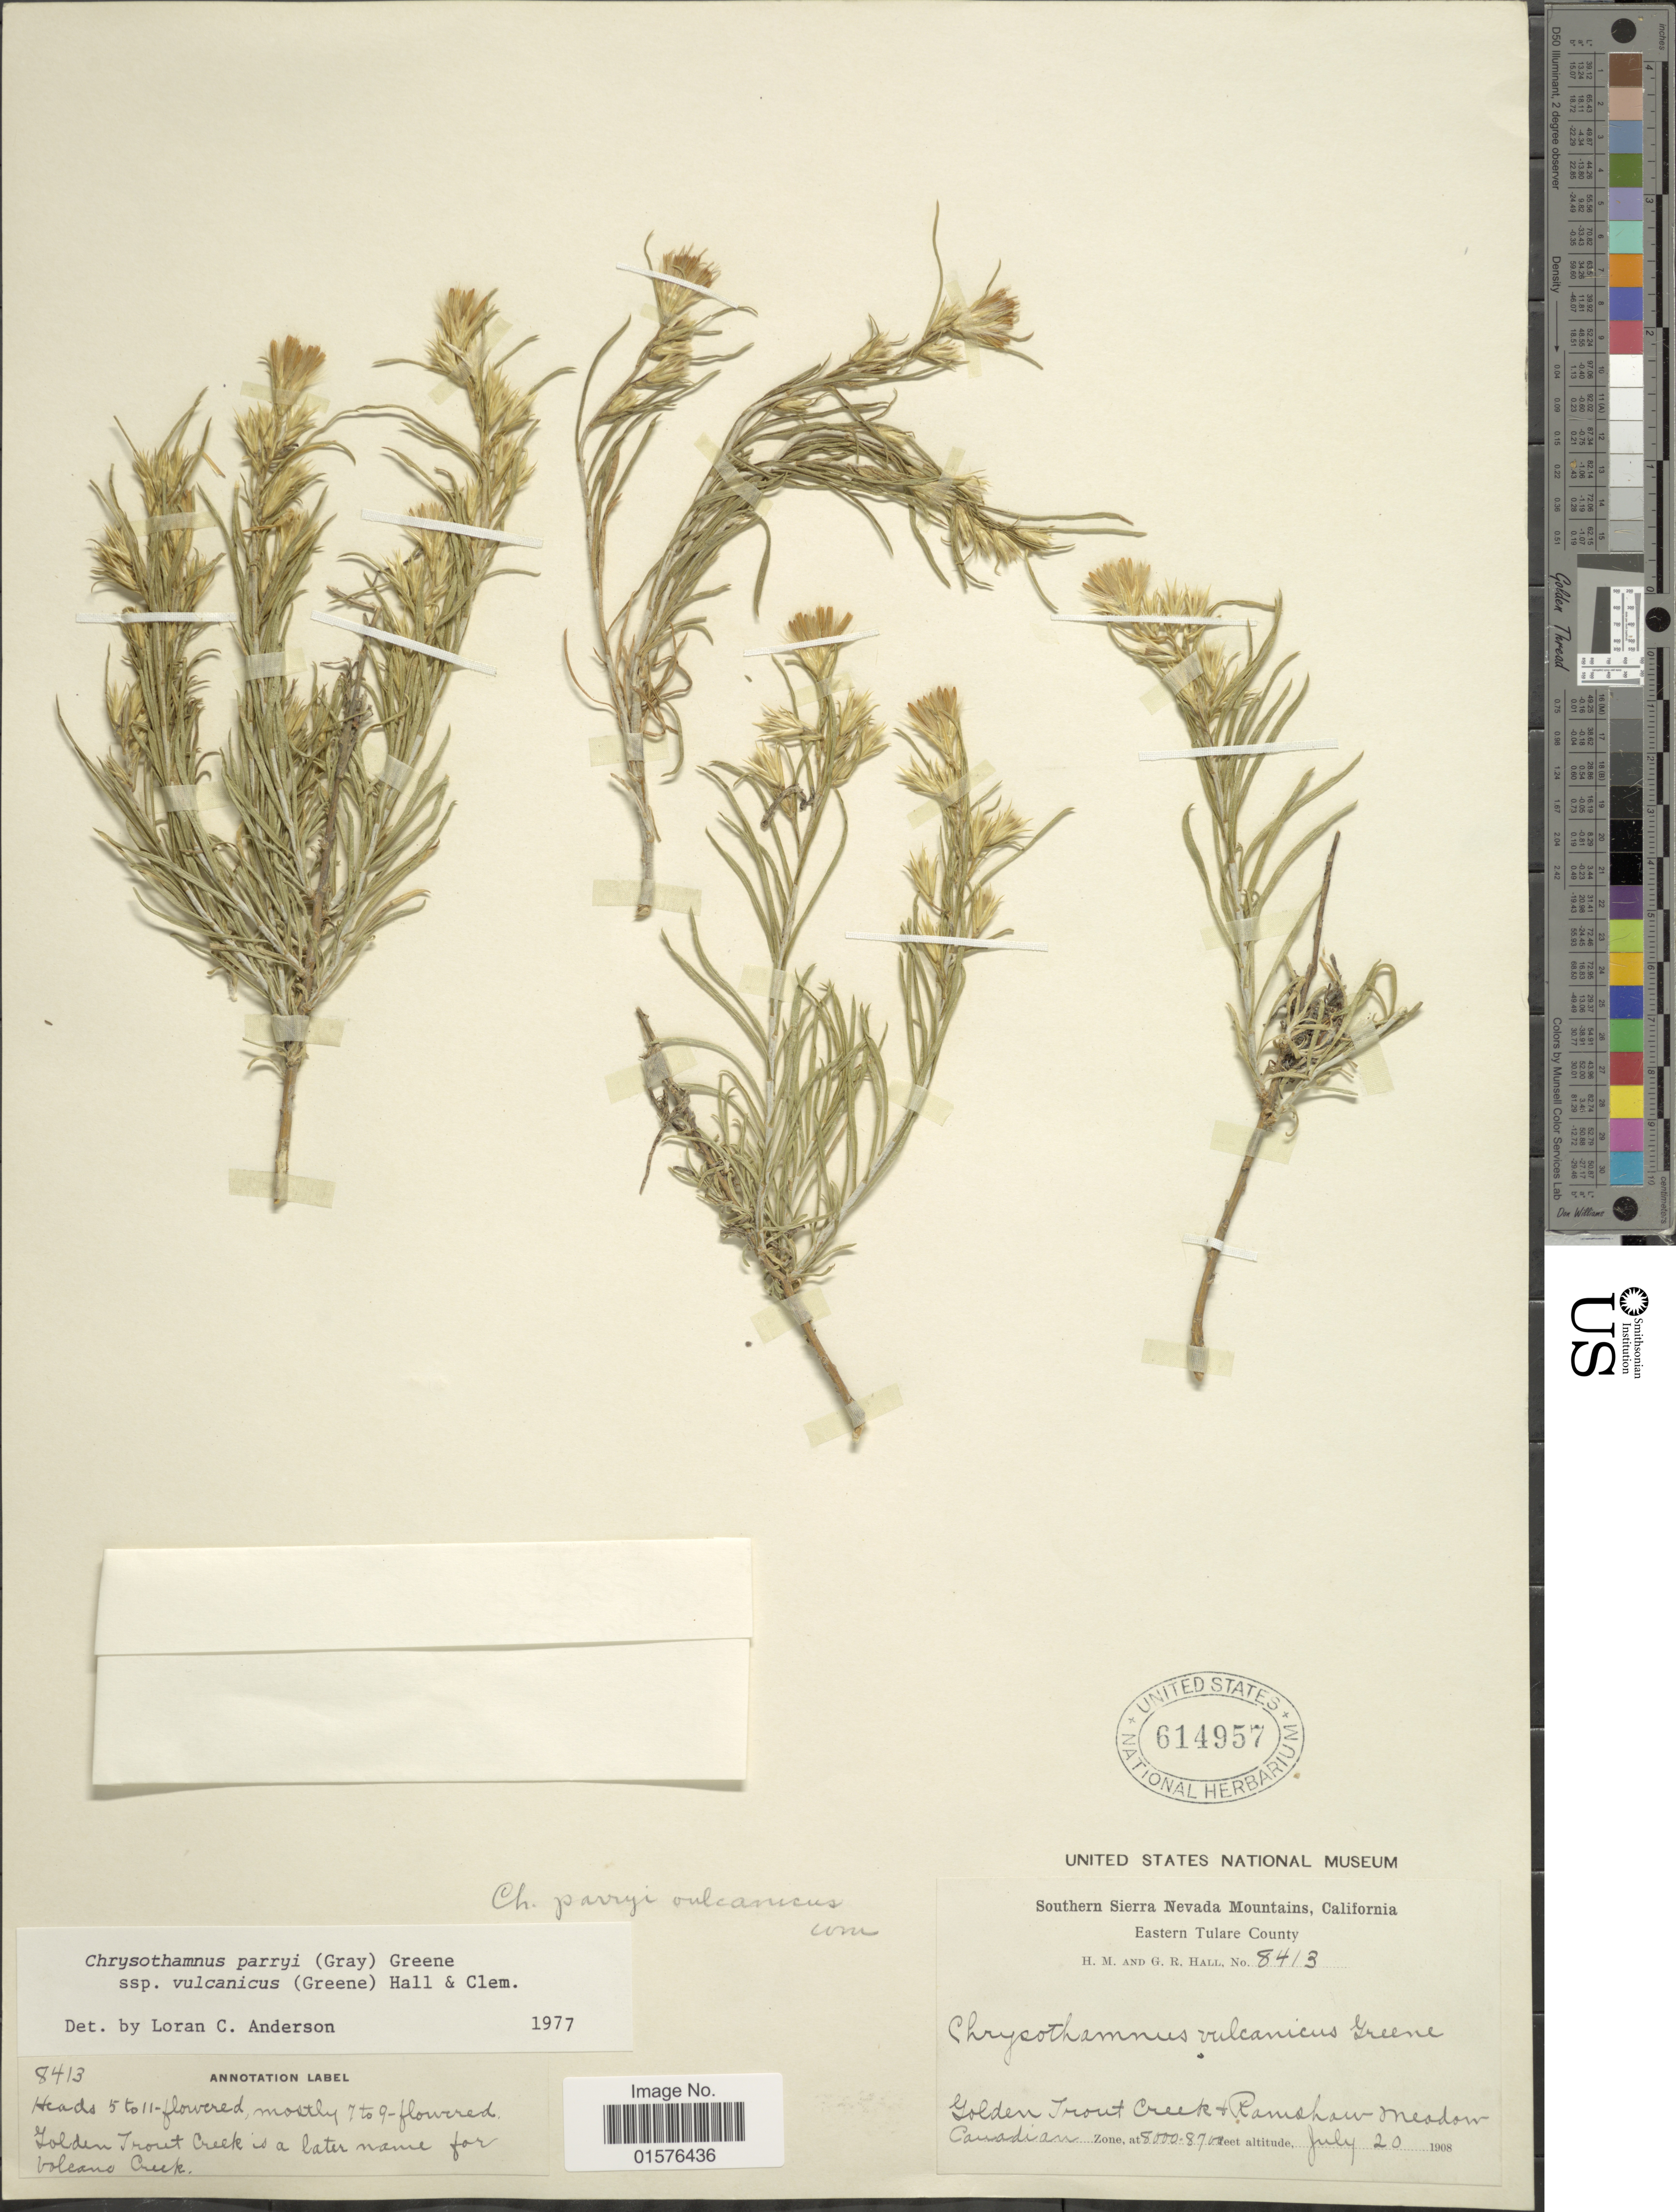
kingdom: Plantae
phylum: Tracheophyta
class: Magnoliopsida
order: Asterales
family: Asteraceae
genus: Ericameria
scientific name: Ericameria parryi var. vulcanica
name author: (S.W. Greene) G.L. Nesom & G.I. Baird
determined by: Urbatsch, Lowell E., Curator (LSU), Louisiana State University (UNITED STATES)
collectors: H. M. Hall & G. Hall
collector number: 8413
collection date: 1908-07-20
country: United States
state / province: California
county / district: Tulare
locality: Southern Sierra Nevada Mountains, Eastern Tulare County, Golden Trout Creek + Ranshaw Meadow.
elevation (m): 2438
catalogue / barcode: US 614957